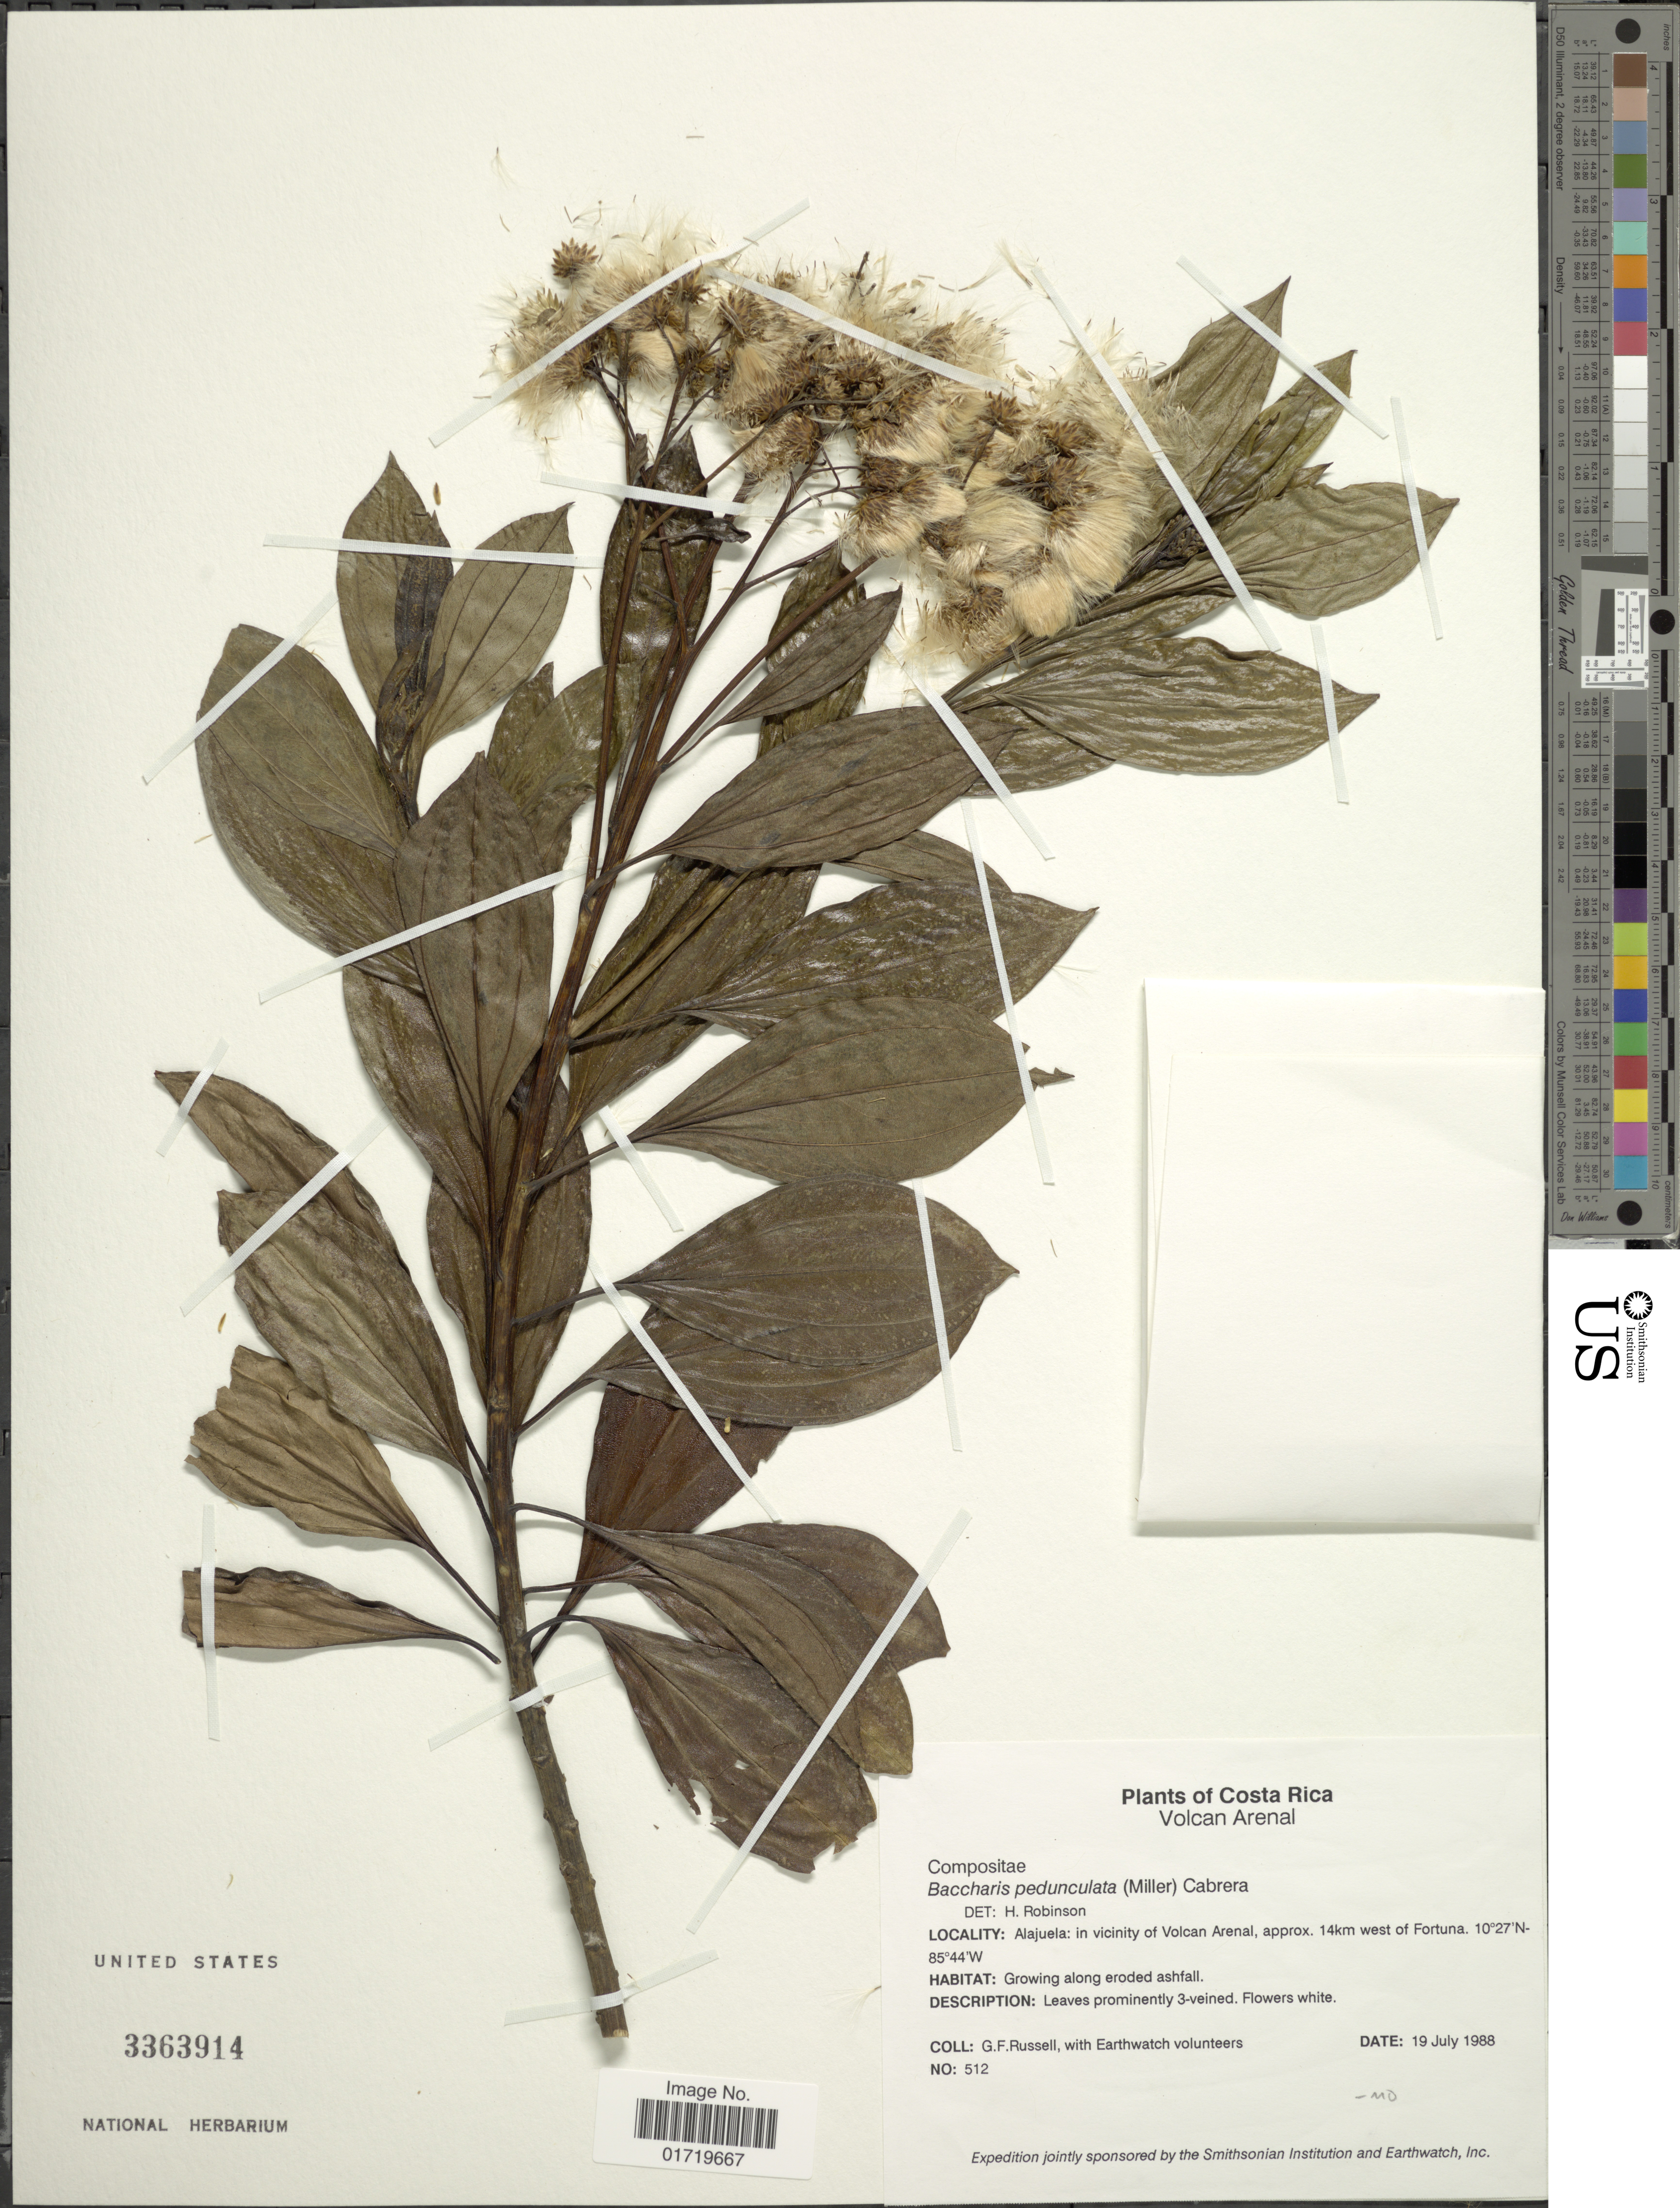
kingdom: Plantae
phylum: Tracheophyta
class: Magnoliopsida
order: Asterales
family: Asteraceae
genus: Baccharis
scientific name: Baccharis pedunculata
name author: (Mill.) Cabrera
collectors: G. Russell & Earthwatch Volunteers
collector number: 512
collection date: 1988-07-19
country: Costa Rica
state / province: Alajuela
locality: Alajuela: in vicinity of Volcan Arenal, approx. 14 km west of Fortuna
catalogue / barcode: US 3363914